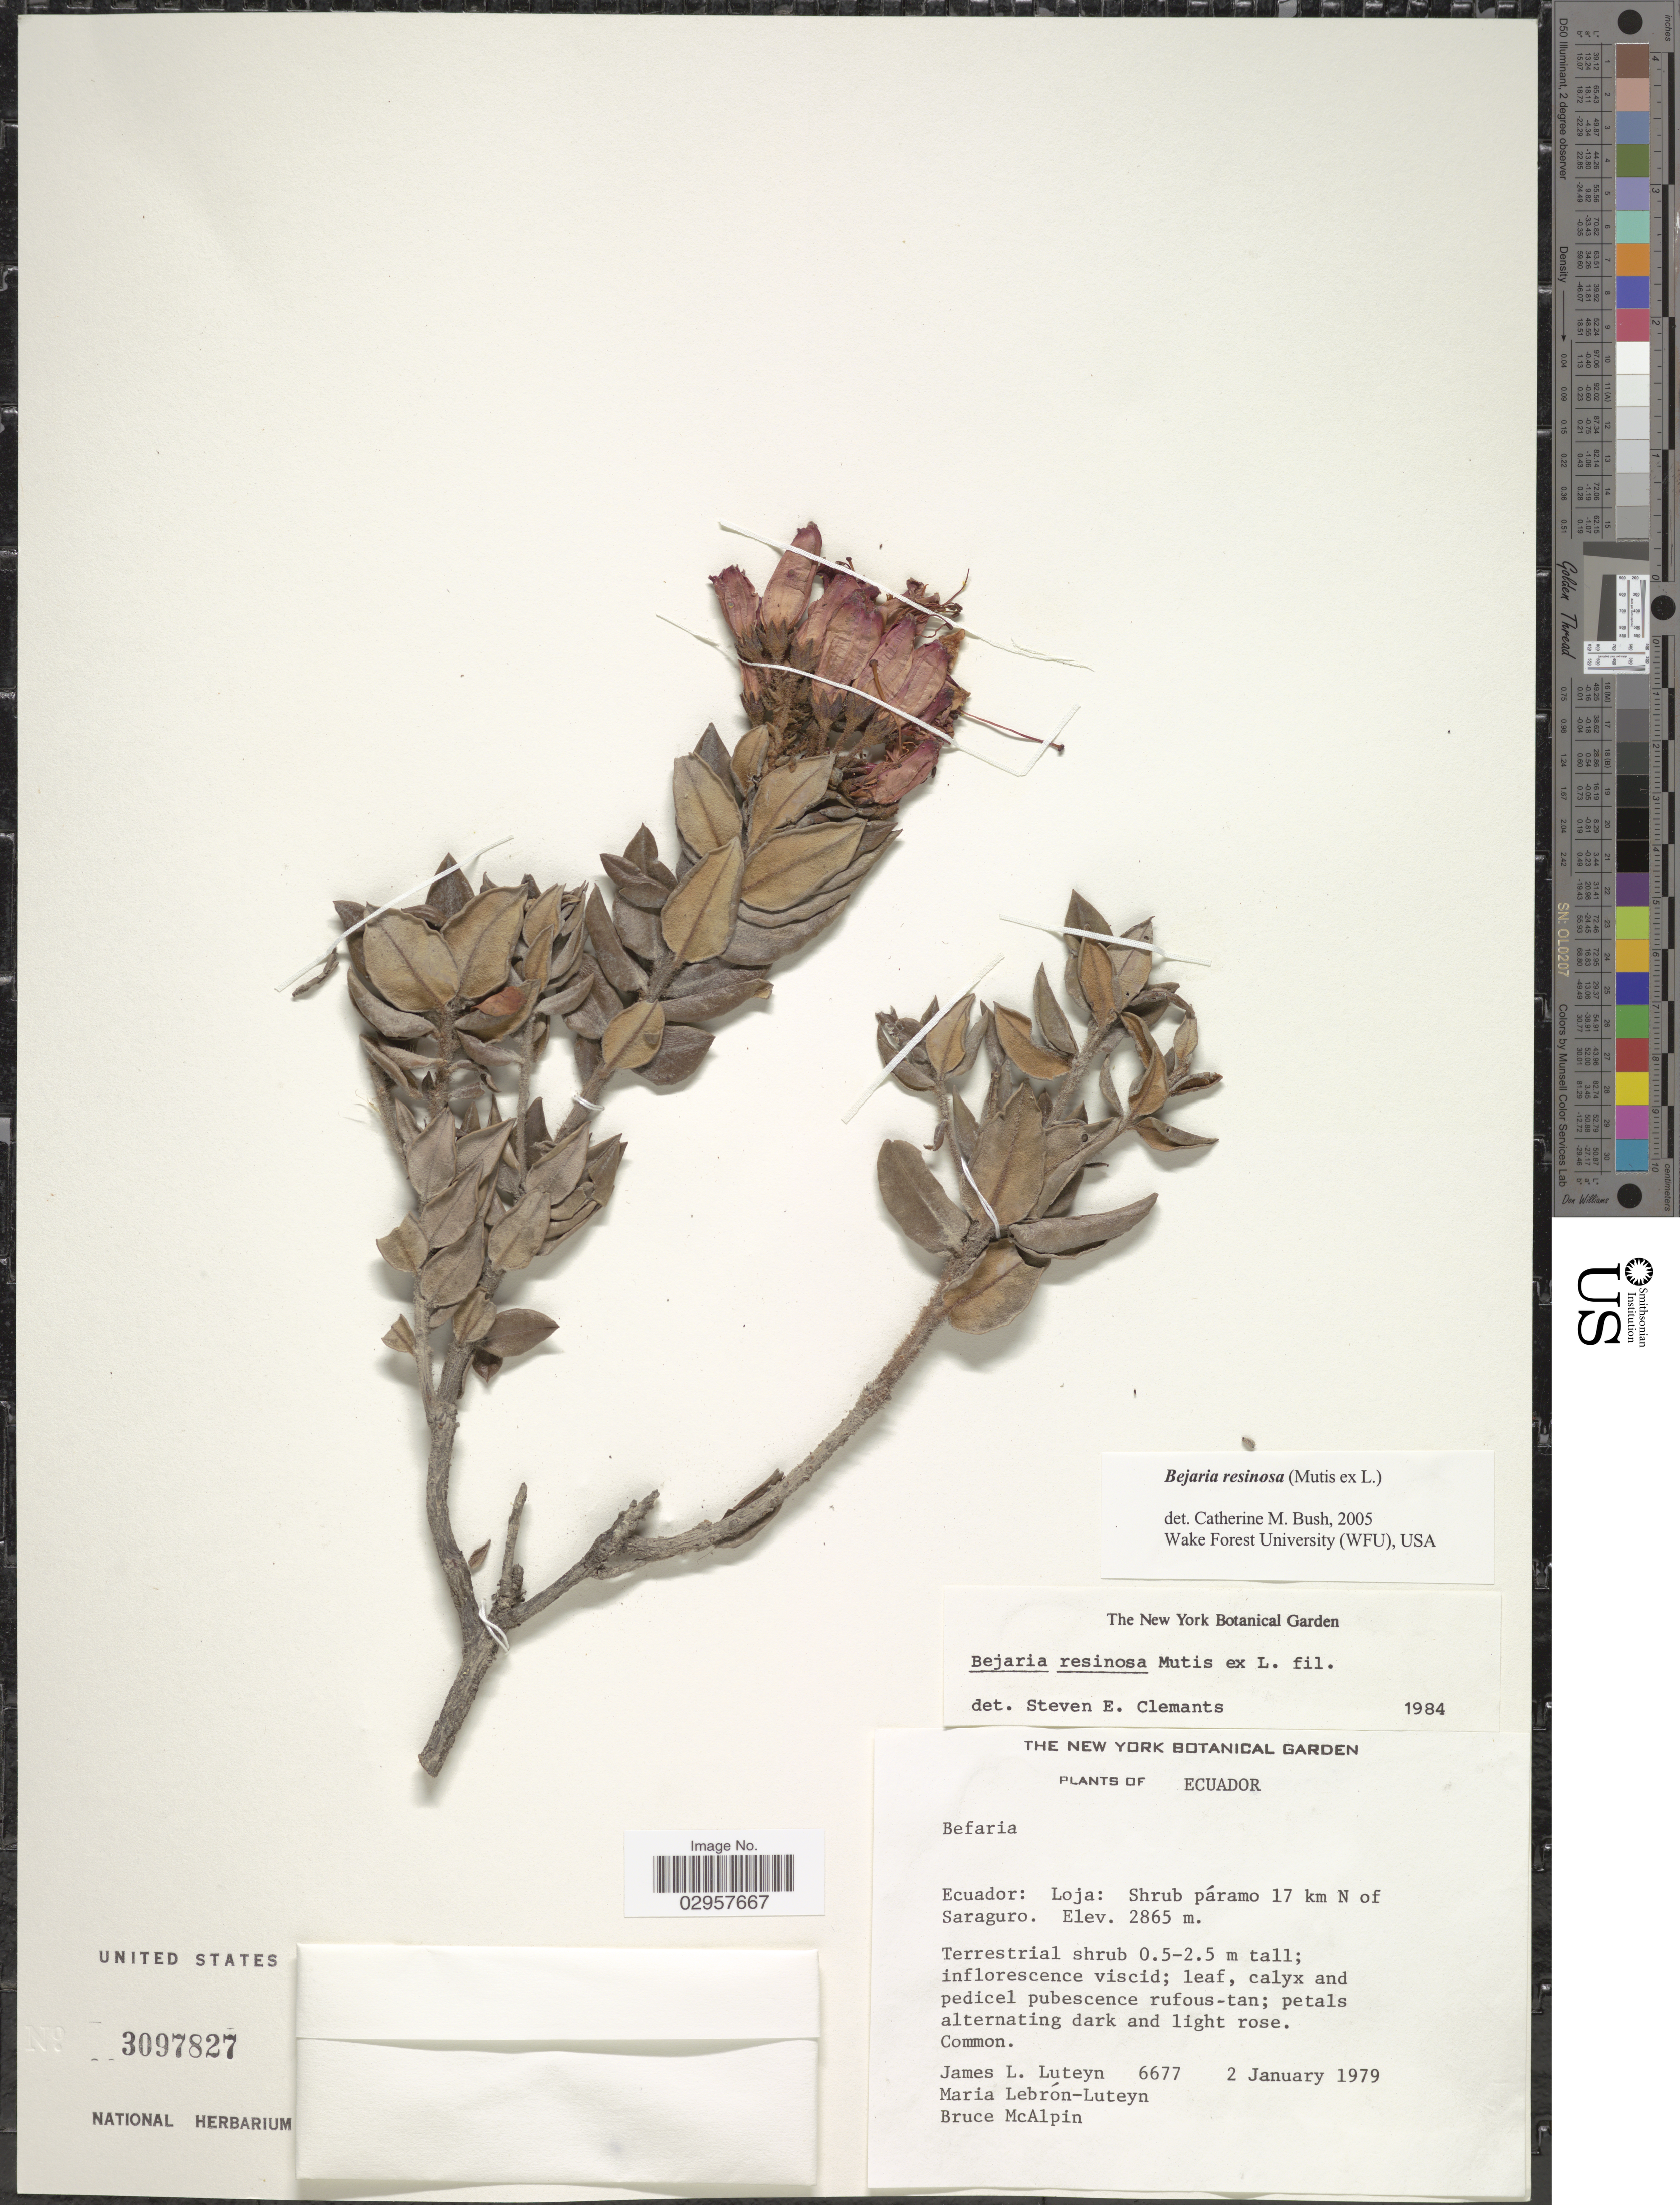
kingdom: Plantae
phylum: Tracheophyta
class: Magnoliopsida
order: Ericales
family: Ericaceae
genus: Befaria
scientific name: Befaria resinosa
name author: Mutis ex L. f.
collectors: J. L. Luteyn, M. L. Lebrón-Luteyn & B. McAlpin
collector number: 6677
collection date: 1979-01-02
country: Ecuador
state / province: Loja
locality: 17 km N of Saraguro.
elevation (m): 2865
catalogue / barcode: US 3097827